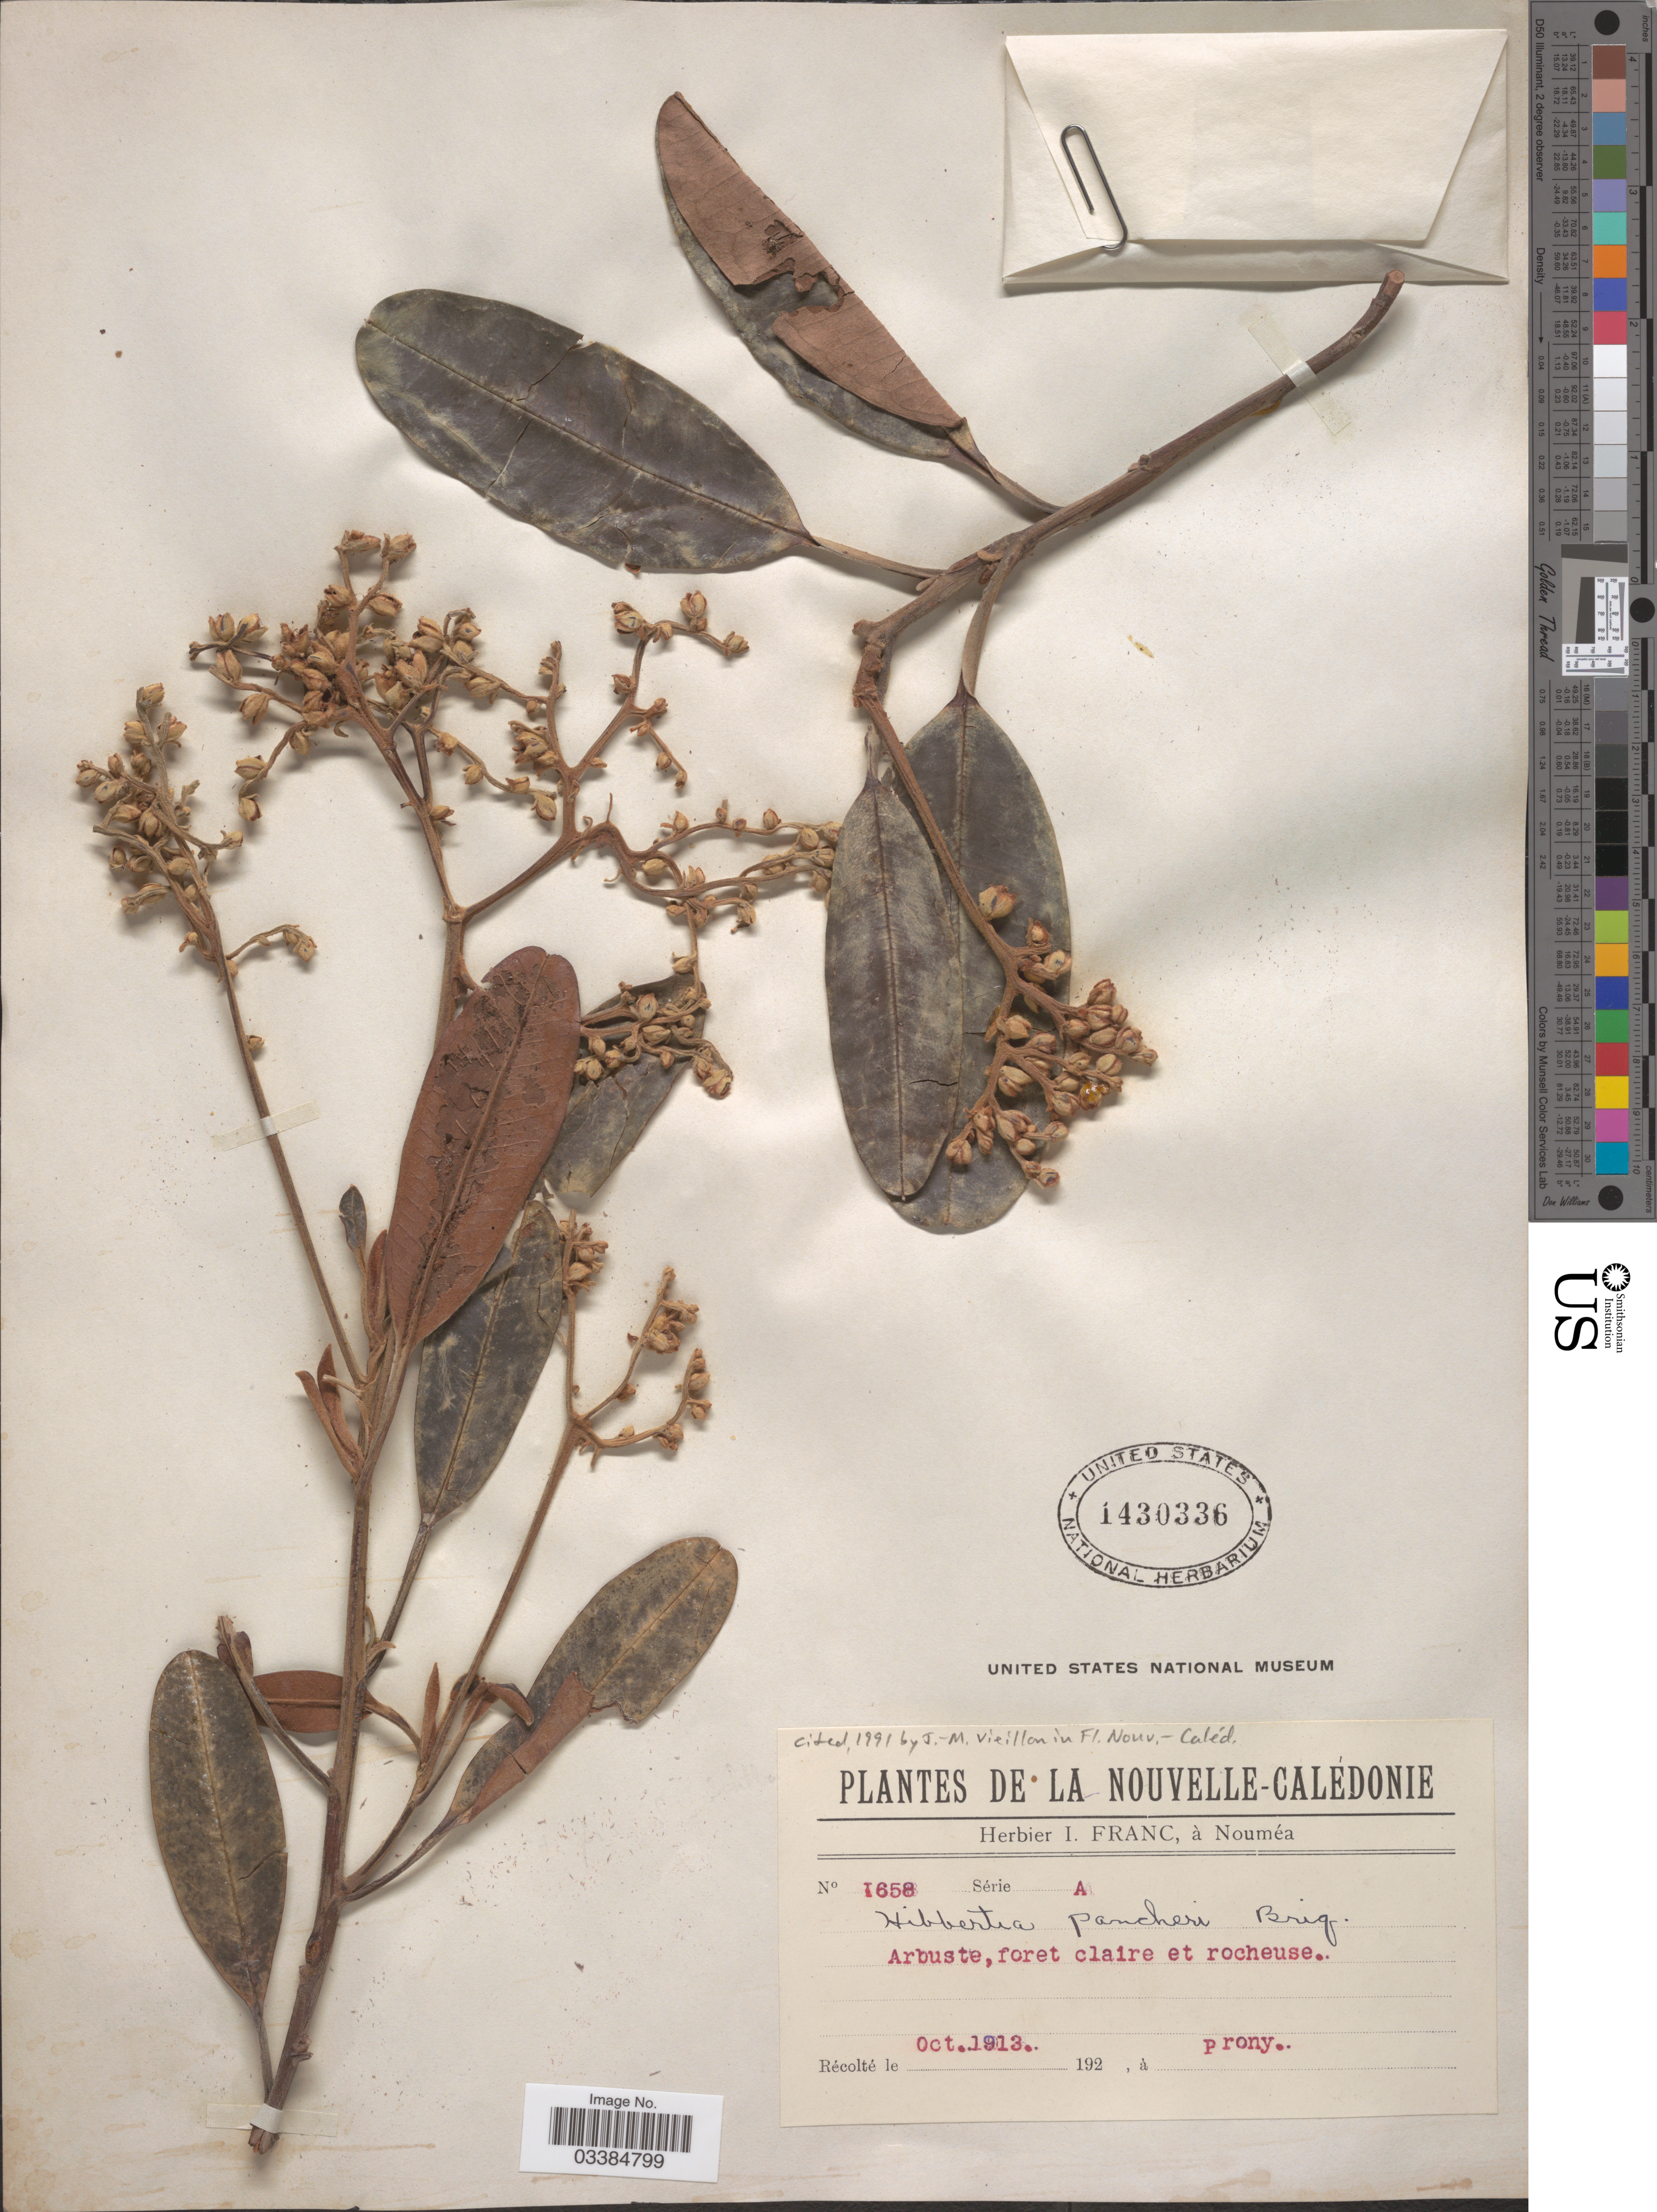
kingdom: Plantae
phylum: Tracheophyta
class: Magnoliopsida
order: Dilleniales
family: Dilleniaceae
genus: Hibbertia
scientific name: Hibbertia pancheri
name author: (Brongn. & Gris) Briq.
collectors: ex herb. I. Franc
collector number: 1658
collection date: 1913-10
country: New Caledonia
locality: Prony.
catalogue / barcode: US 1430336